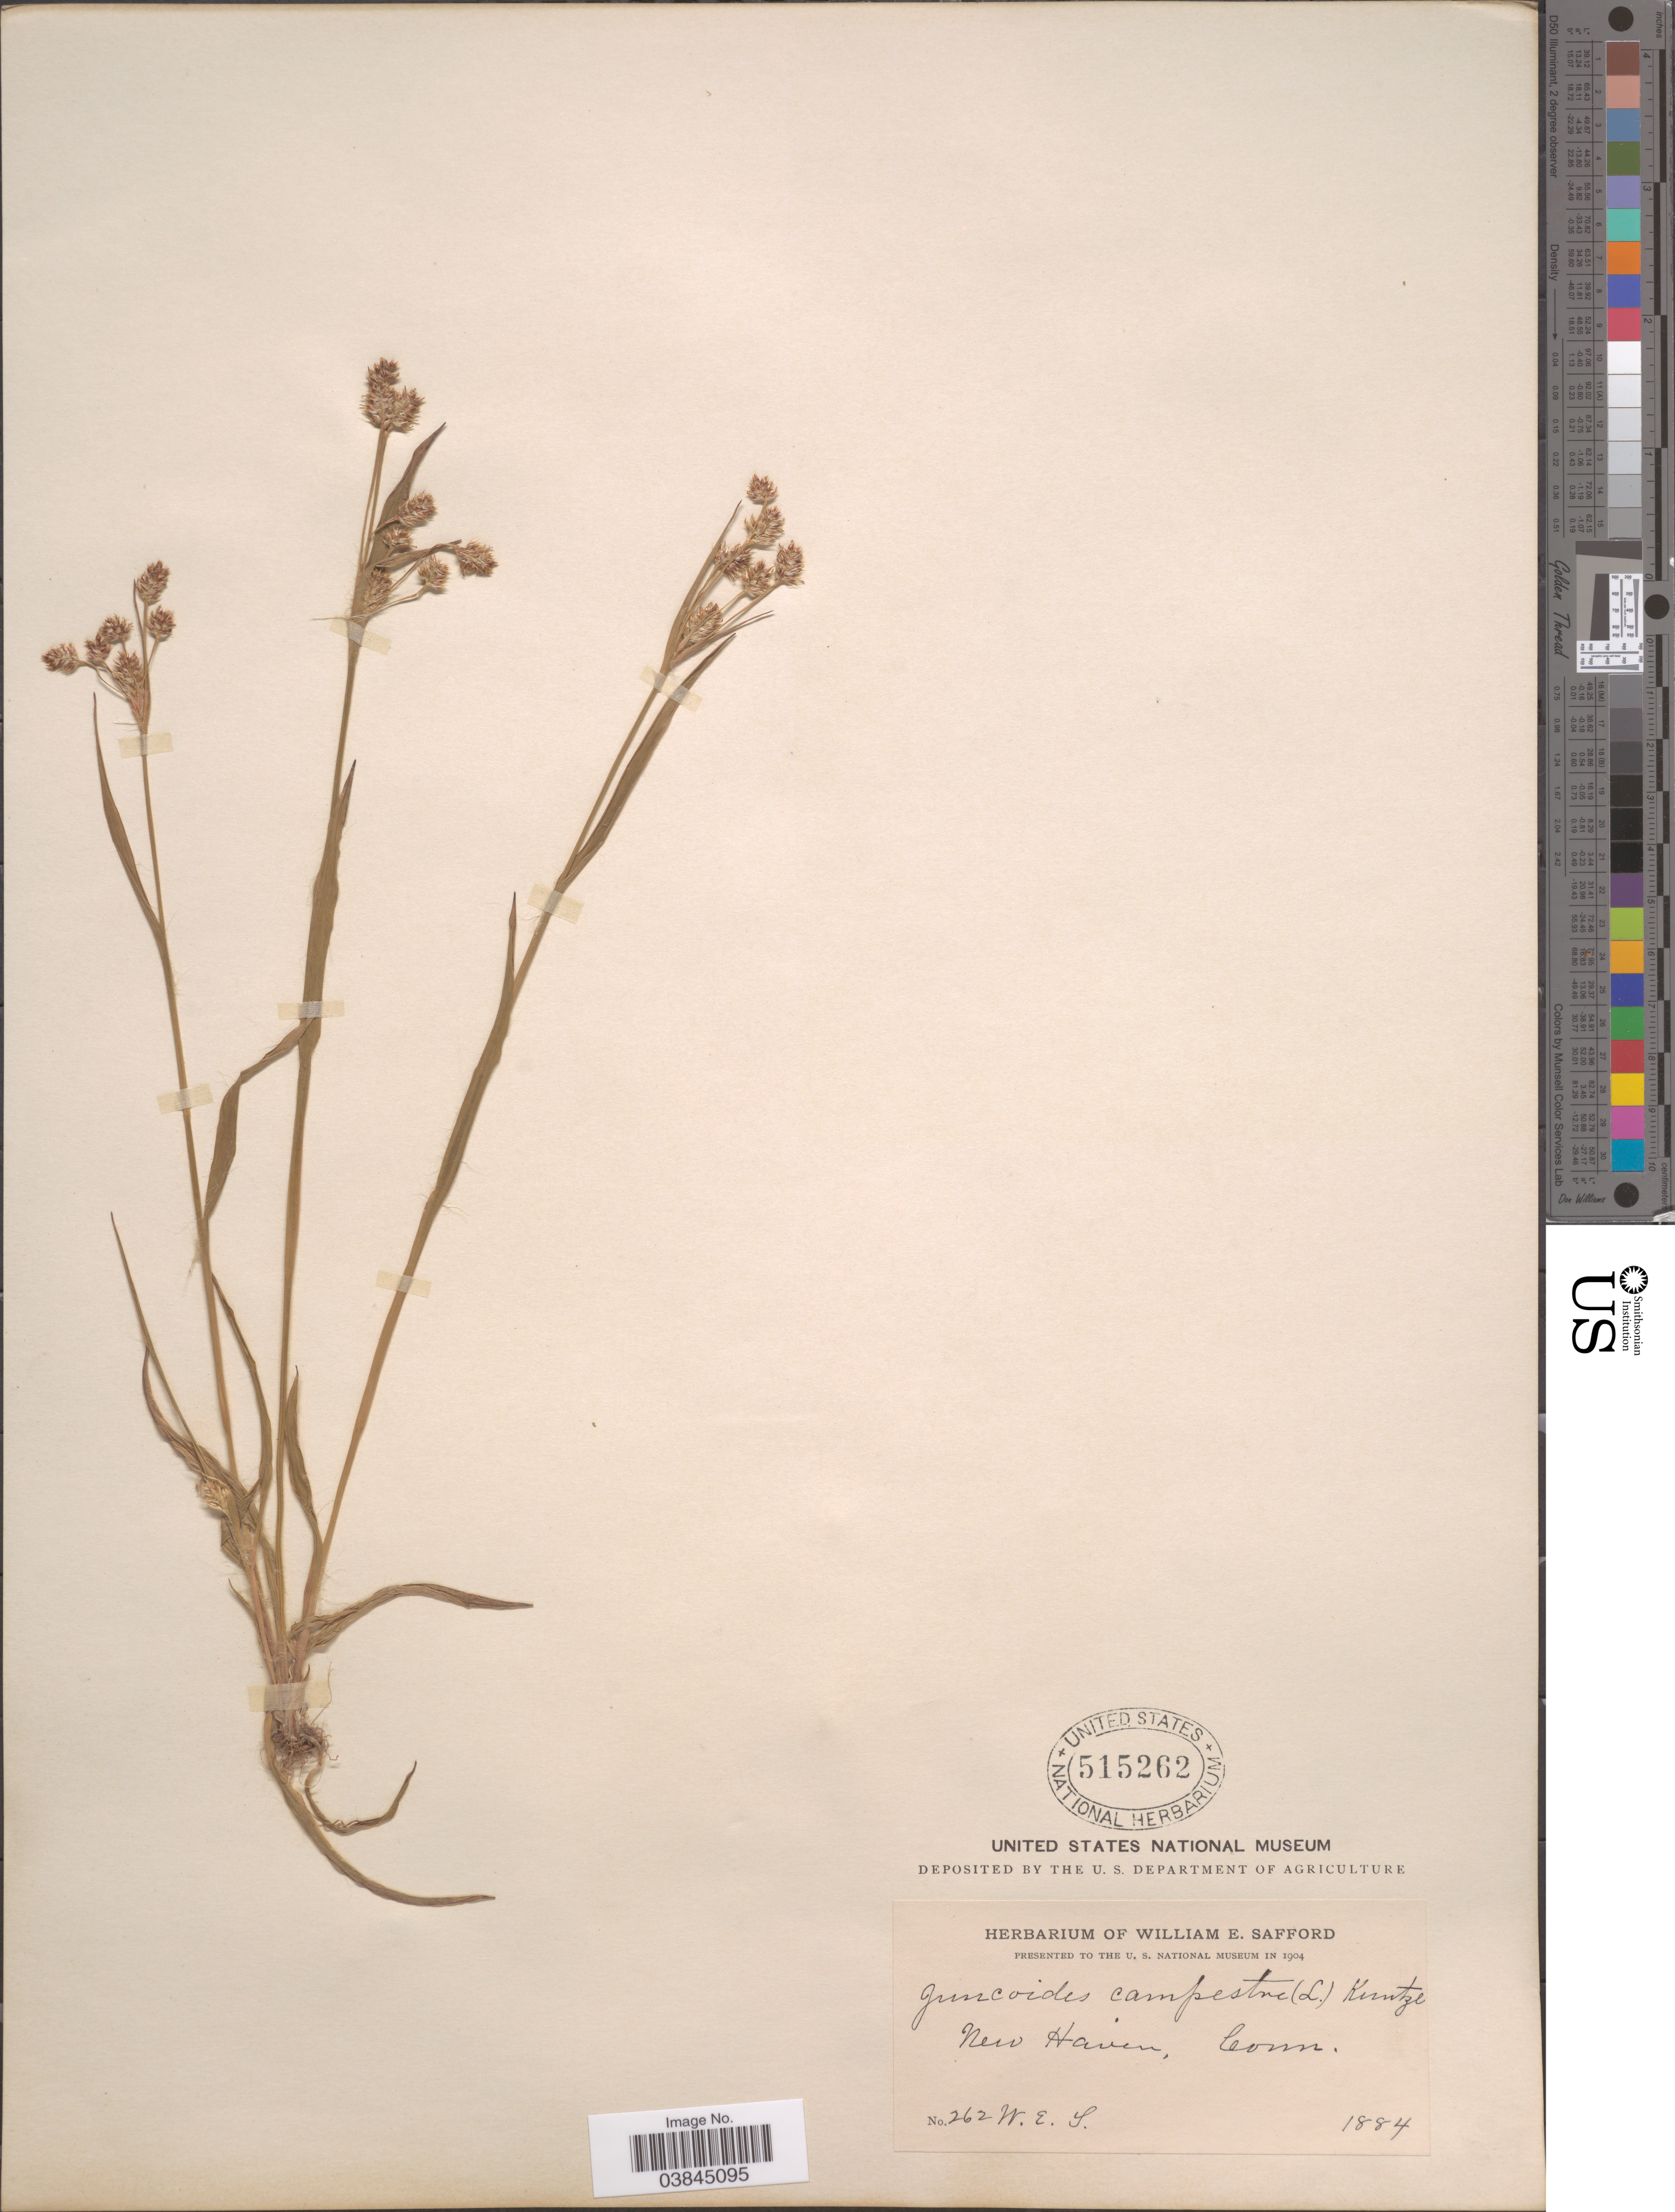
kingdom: Plantae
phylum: Tracheophyta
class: Liliopsida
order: Poales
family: Juncaceae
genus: Luzula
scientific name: Luzula campestris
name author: (L.) DC.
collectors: W. E. Safford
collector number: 262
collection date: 1884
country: United States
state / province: Connecticut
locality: New Haven.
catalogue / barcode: US 515262